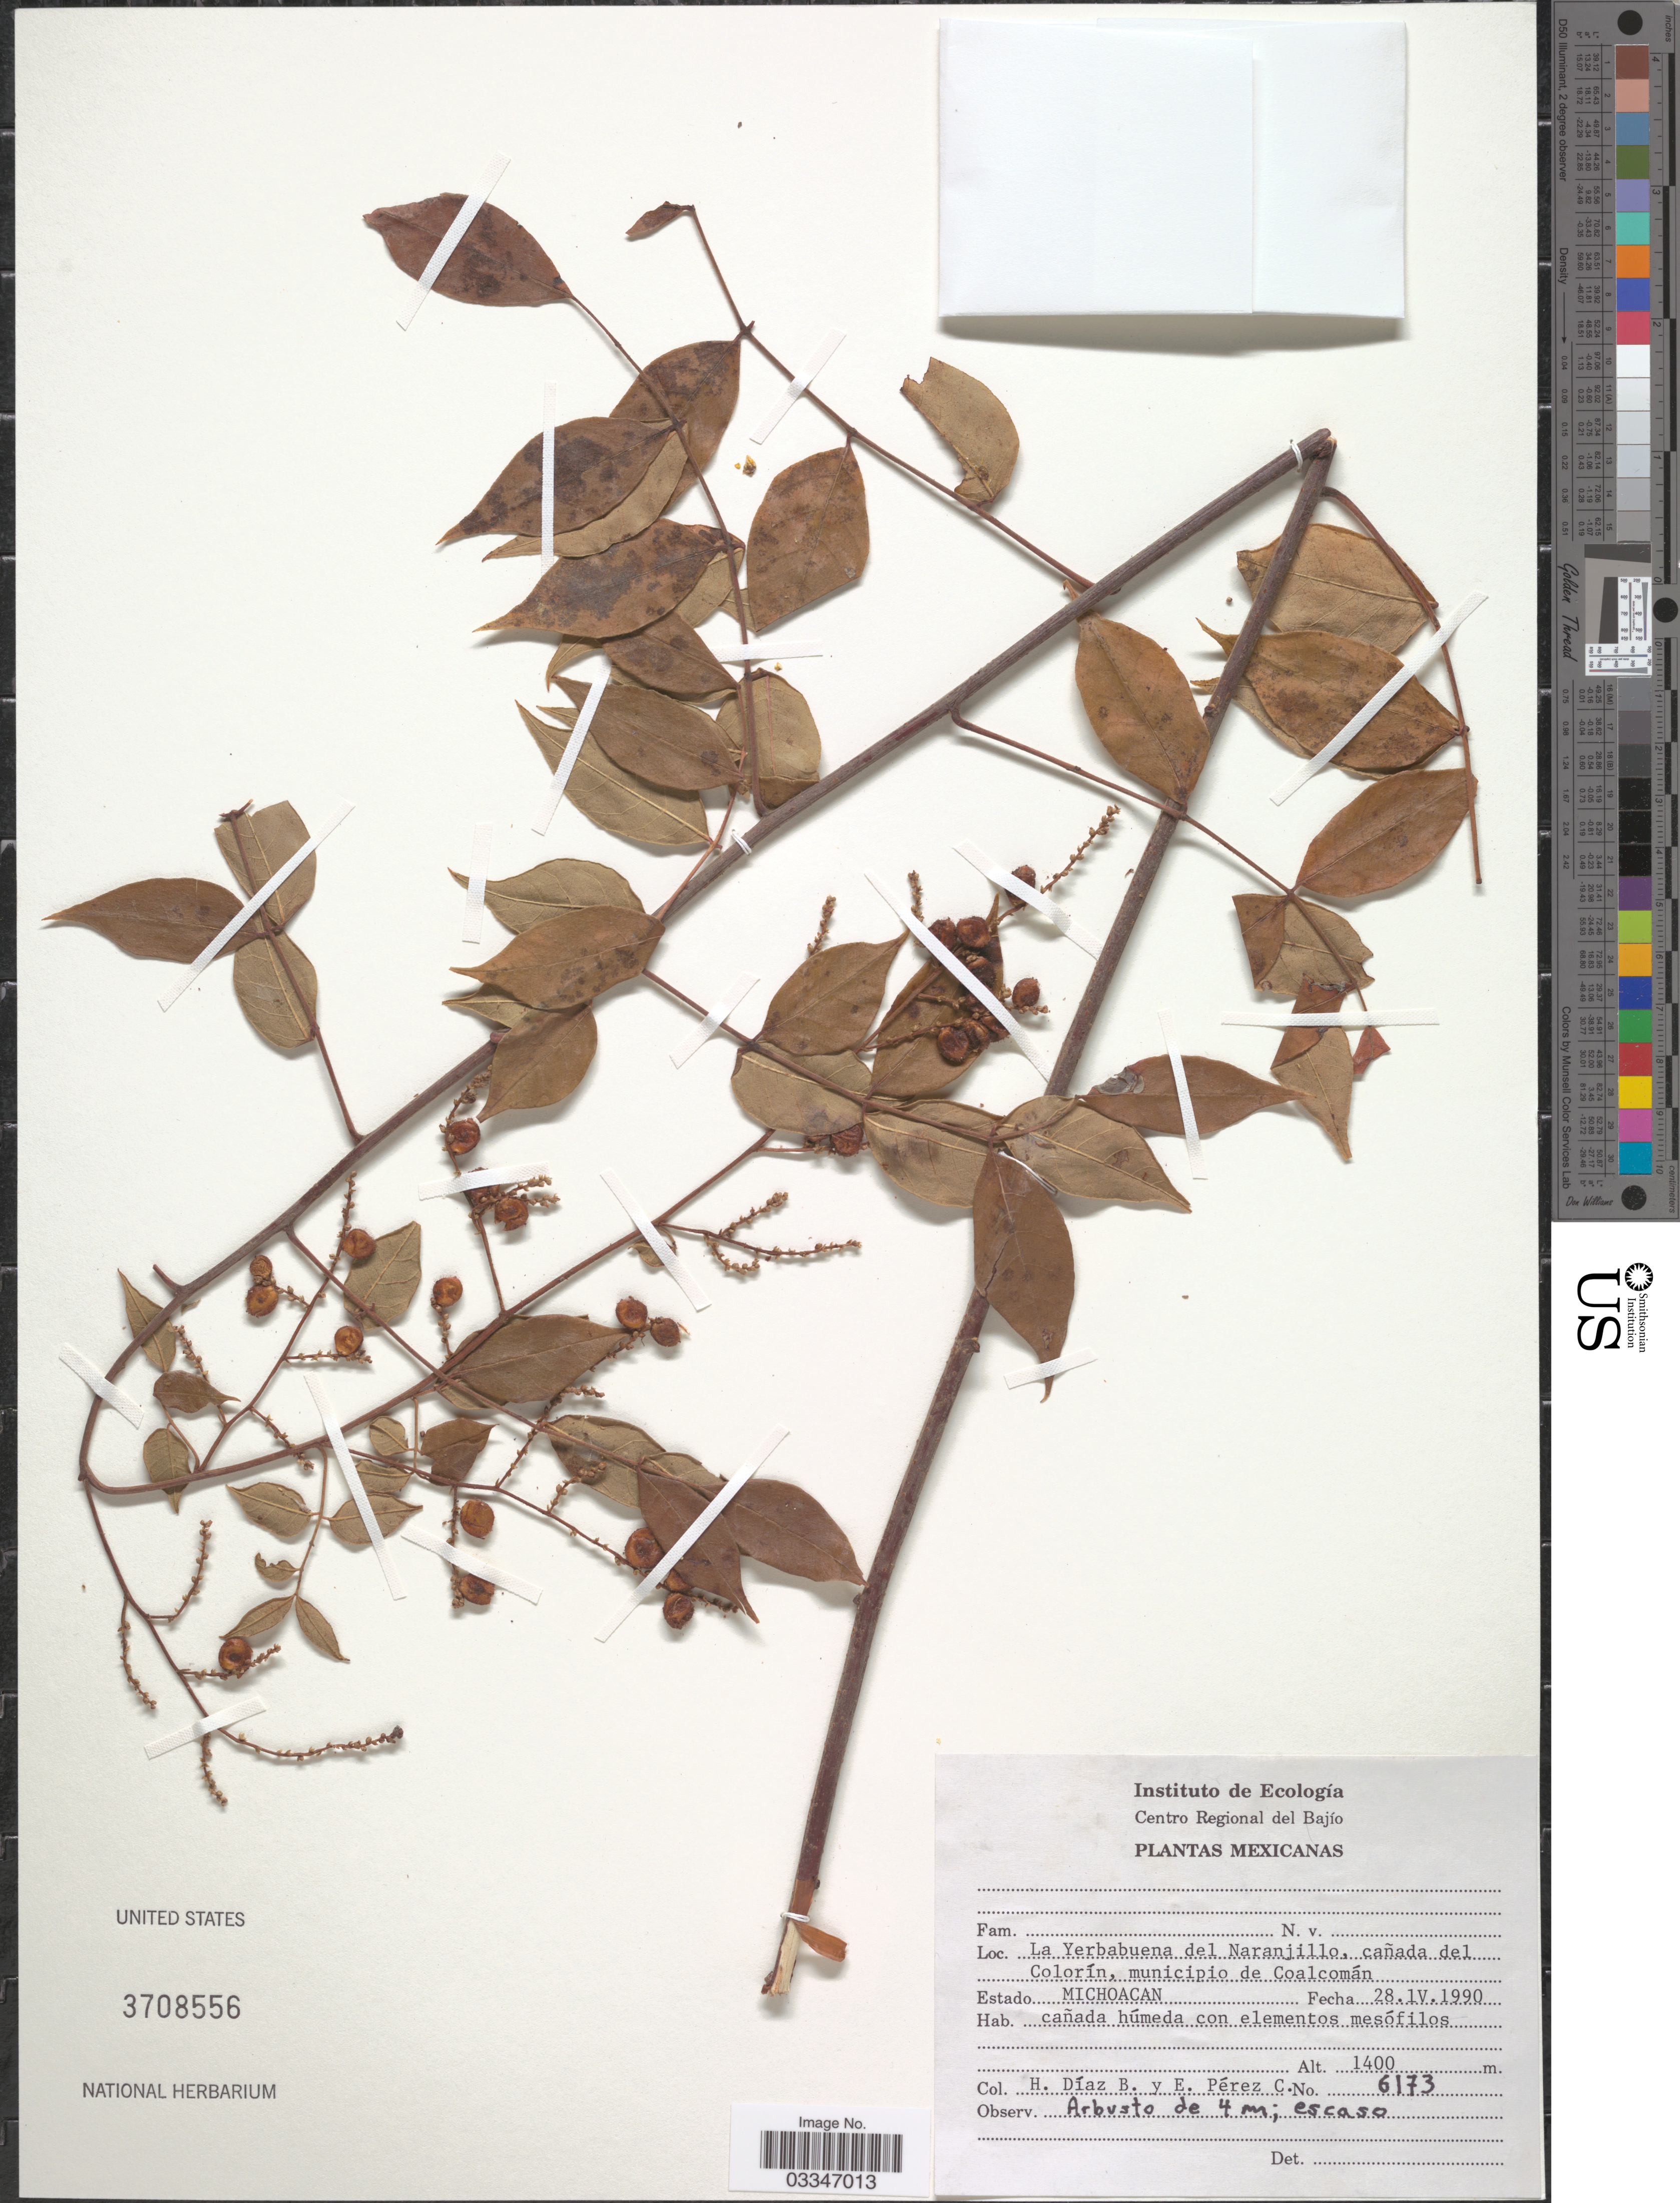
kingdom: Plantae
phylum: Tracheophyta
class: Magnoliopsida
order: Sapindales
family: Anacardiaceae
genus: Rhus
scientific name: Rhus terebinthifolia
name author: Schltdl. & Cham.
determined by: Mitchell, John D.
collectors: H. Díaz Barriga & E. Pérez C.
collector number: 6173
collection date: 1990-04-28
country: Mexico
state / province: Michoacán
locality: La Yerbabuena del Naranjillo, cañada del Colorín, municipio de Coalcomán.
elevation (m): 1400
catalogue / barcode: US 3708556